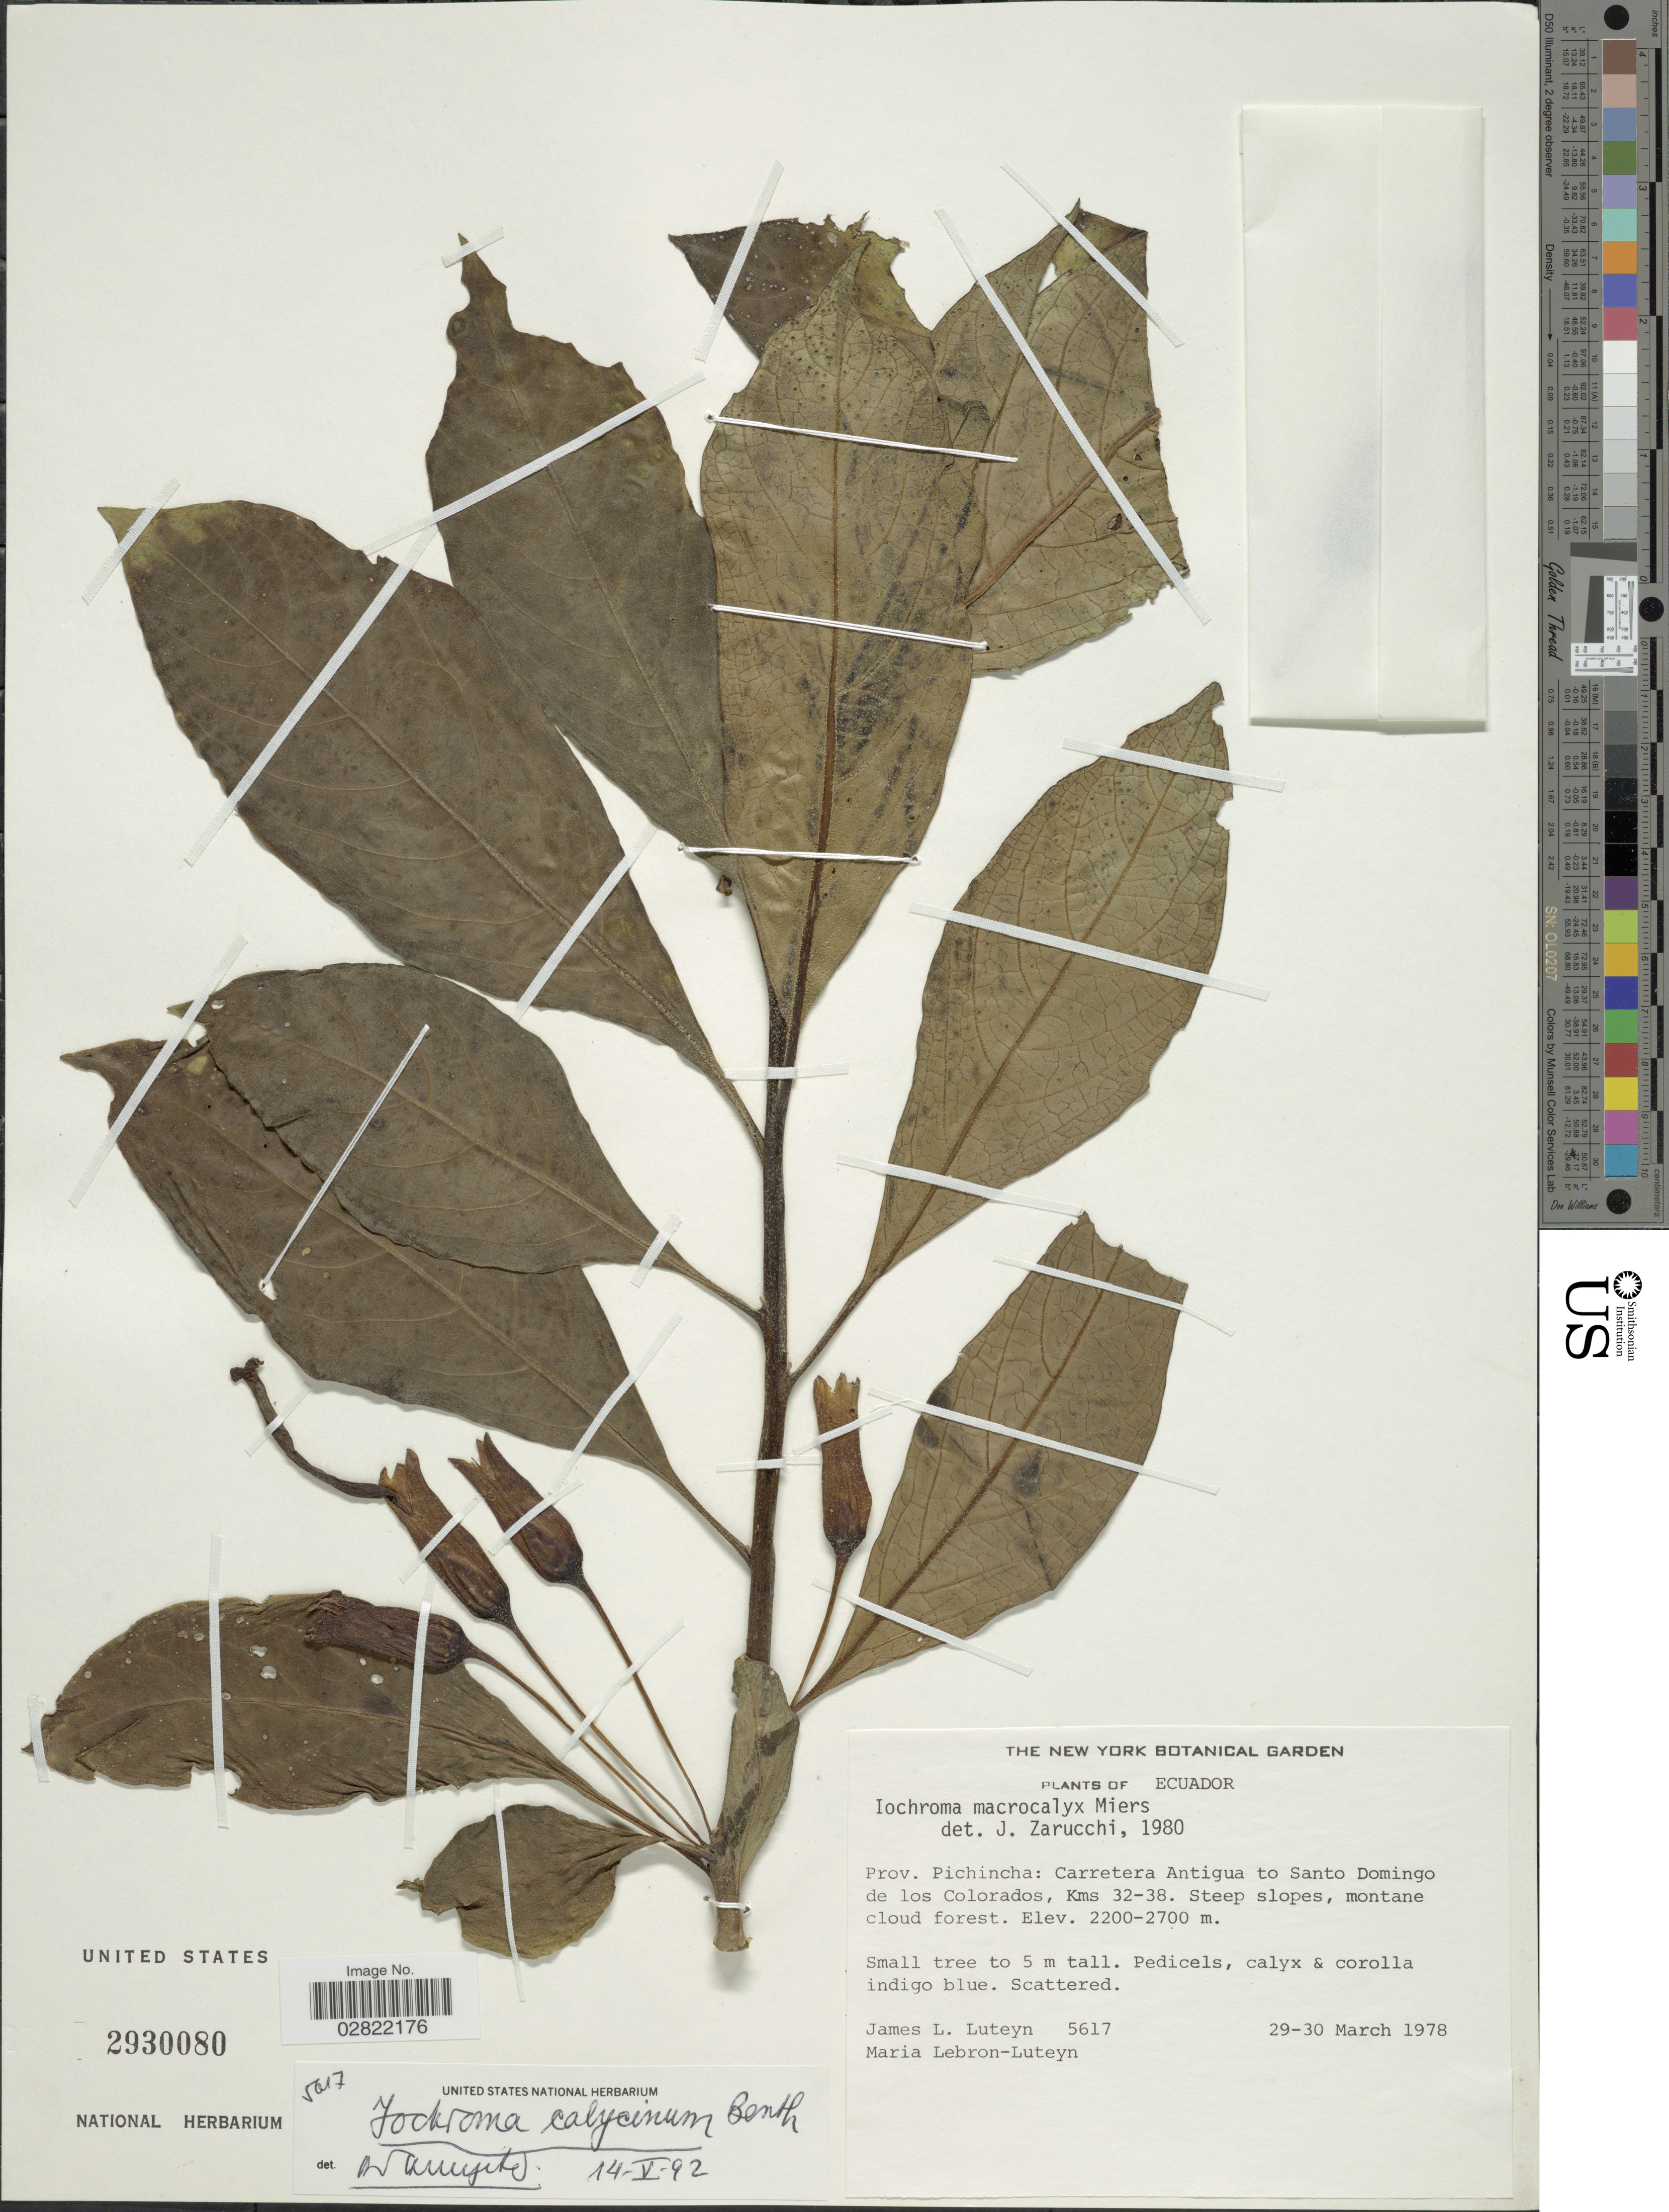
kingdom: Plantae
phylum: Tracheophyta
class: Magnoliopsida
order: Solanales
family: Solanaceae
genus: Iochroma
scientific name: Iochroma calycina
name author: Benth.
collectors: J. L. Luteyn & M. L. Lebrón-Luteyn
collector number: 5617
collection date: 1978-03-29/1978-03-30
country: Ecuador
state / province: Pichincha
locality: Prov. Pichincha: Carretera Antigua to Santo Domingo de los Colorados, Kms 32-38.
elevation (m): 2200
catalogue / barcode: US 2930080